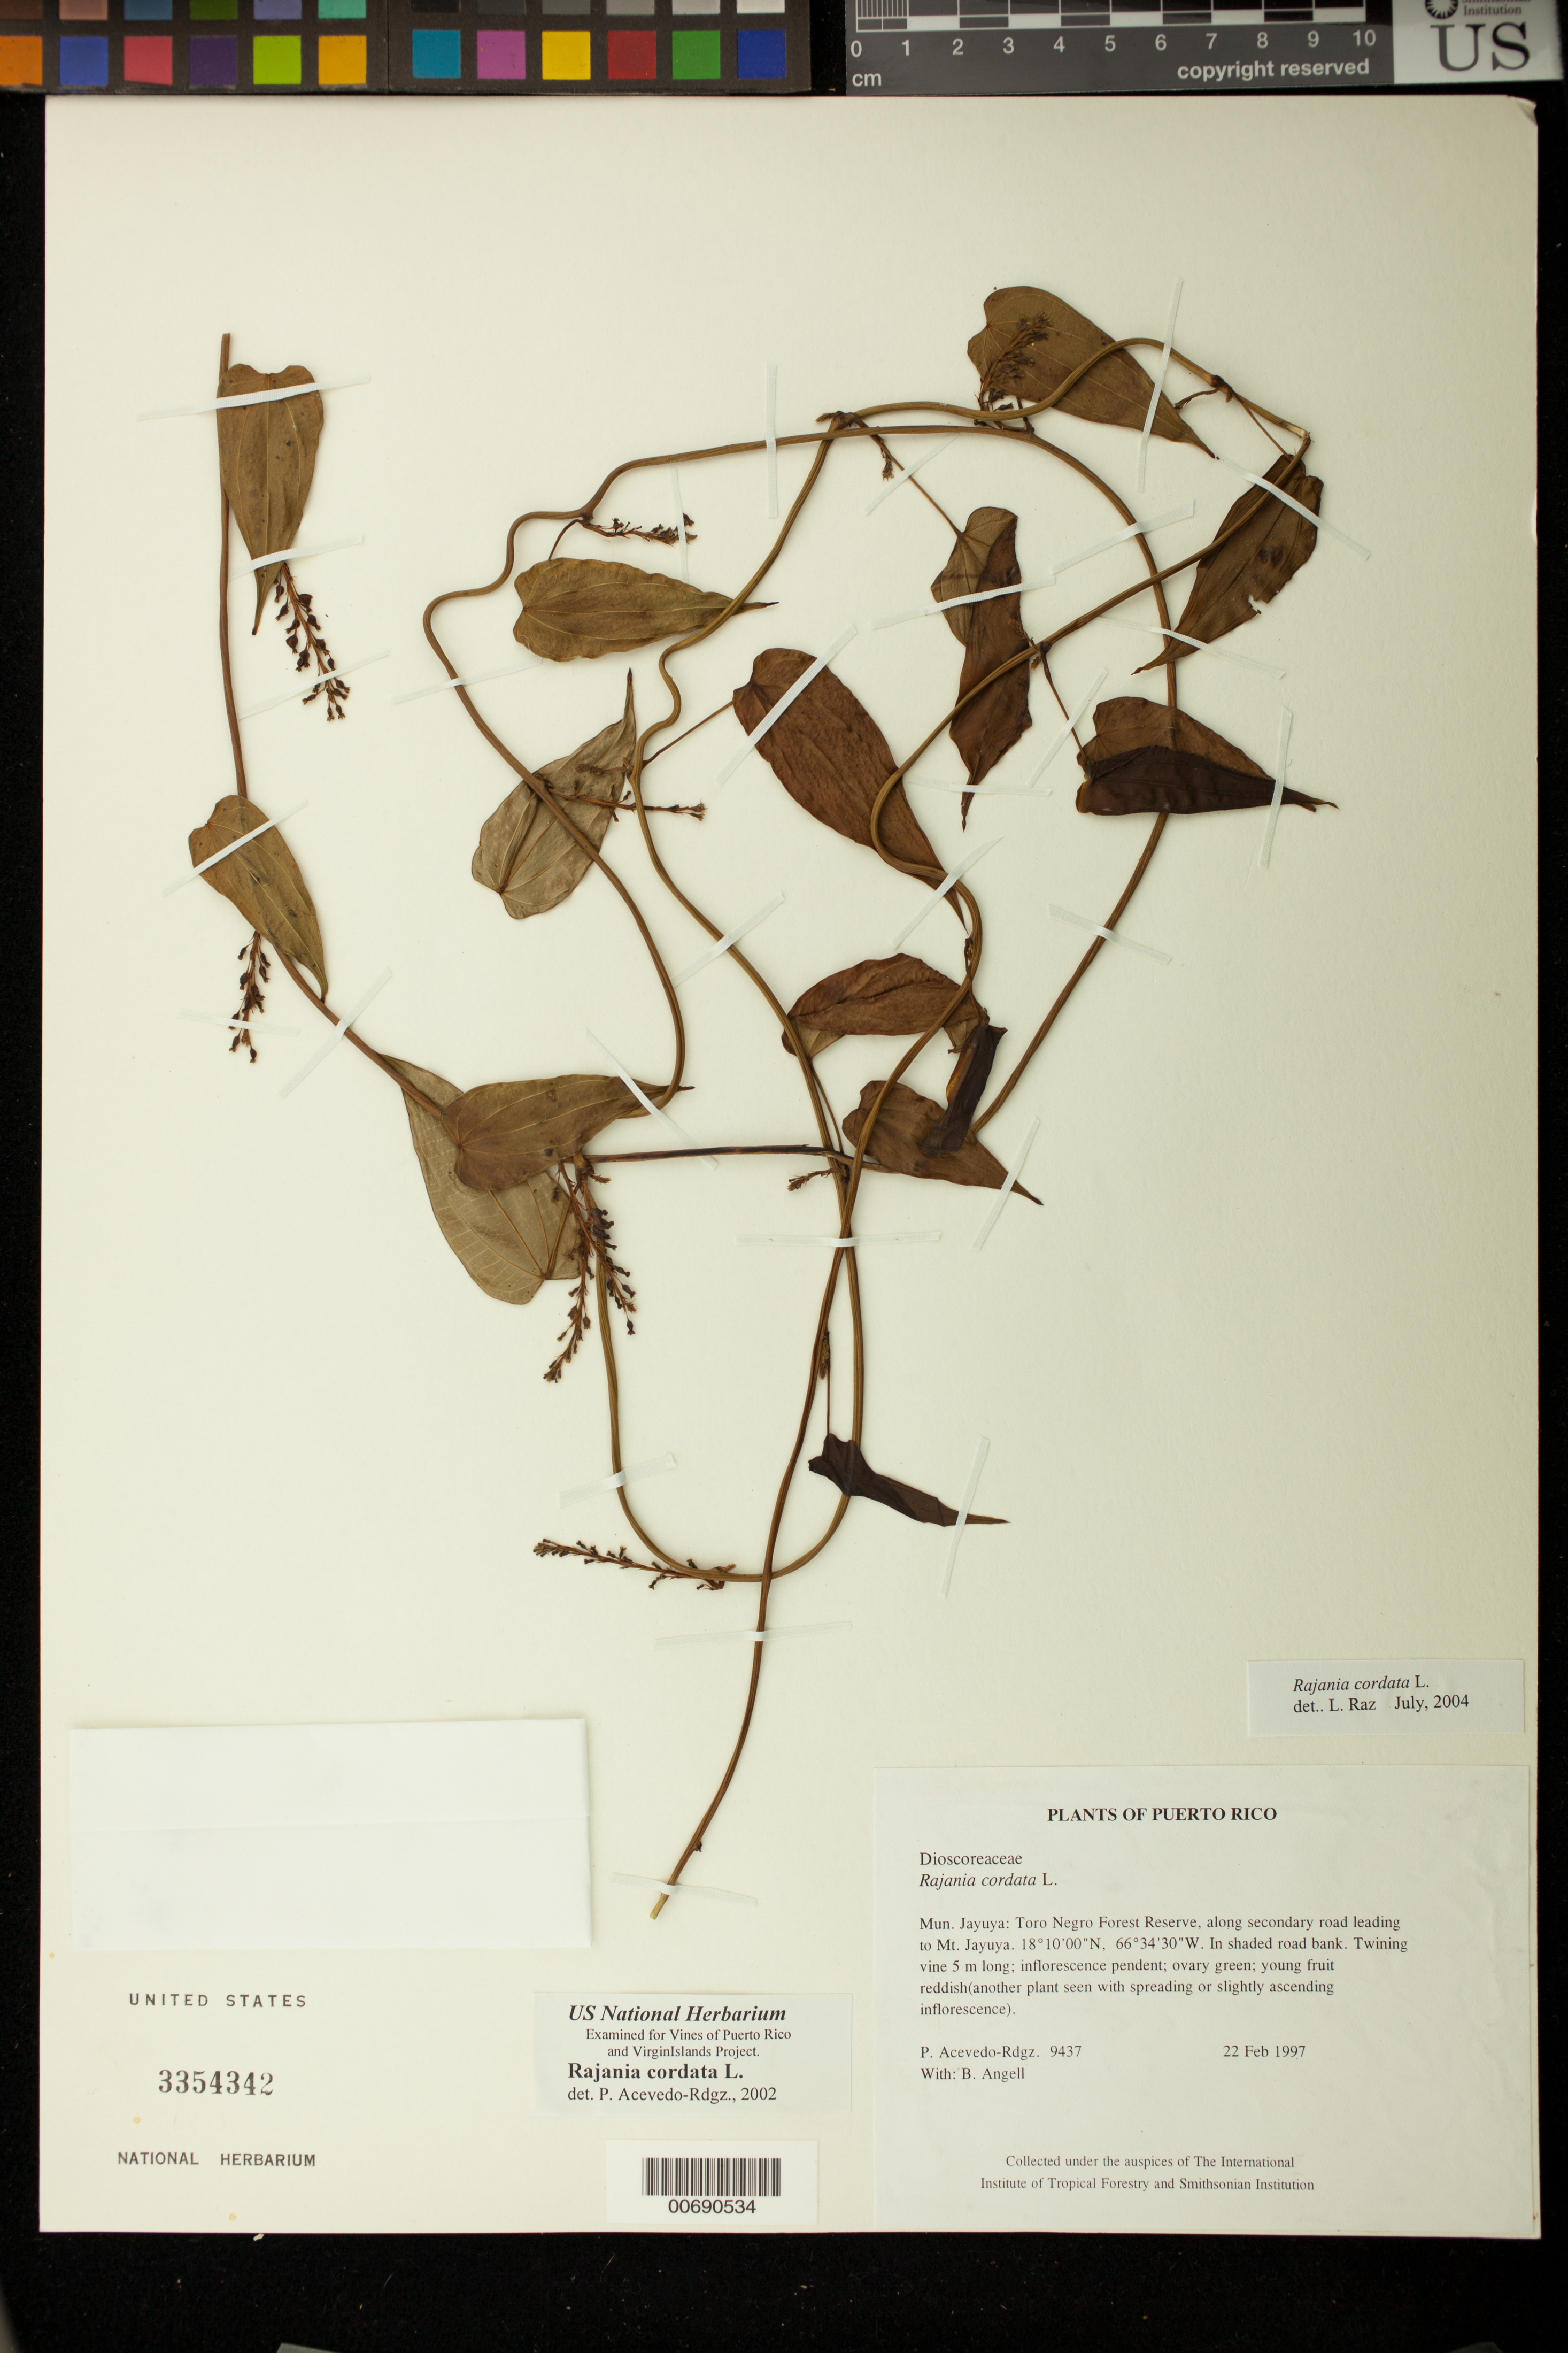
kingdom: Plantae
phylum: Tracheophyta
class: Liliopsida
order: Dioscoreales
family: Dioscoreaceae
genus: Dioscorea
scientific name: Dioscorea cordata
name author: (L.) Raz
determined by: Strong, M. T., (US), Smithsonian Institution - National Museum of Natural History (UNITED STATES)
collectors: P. Acevedo-Rodr. & Bobbi Angell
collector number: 9437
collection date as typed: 22 Feb 1997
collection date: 1997-02-22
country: Puerto Rico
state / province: Jayuya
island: Puerto Rico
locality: Jayuya: Toro Negro Forest Reserve, along secondary road leading to Mt. Jayuya.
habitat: In shaded road bank.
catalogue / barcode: US 3354342